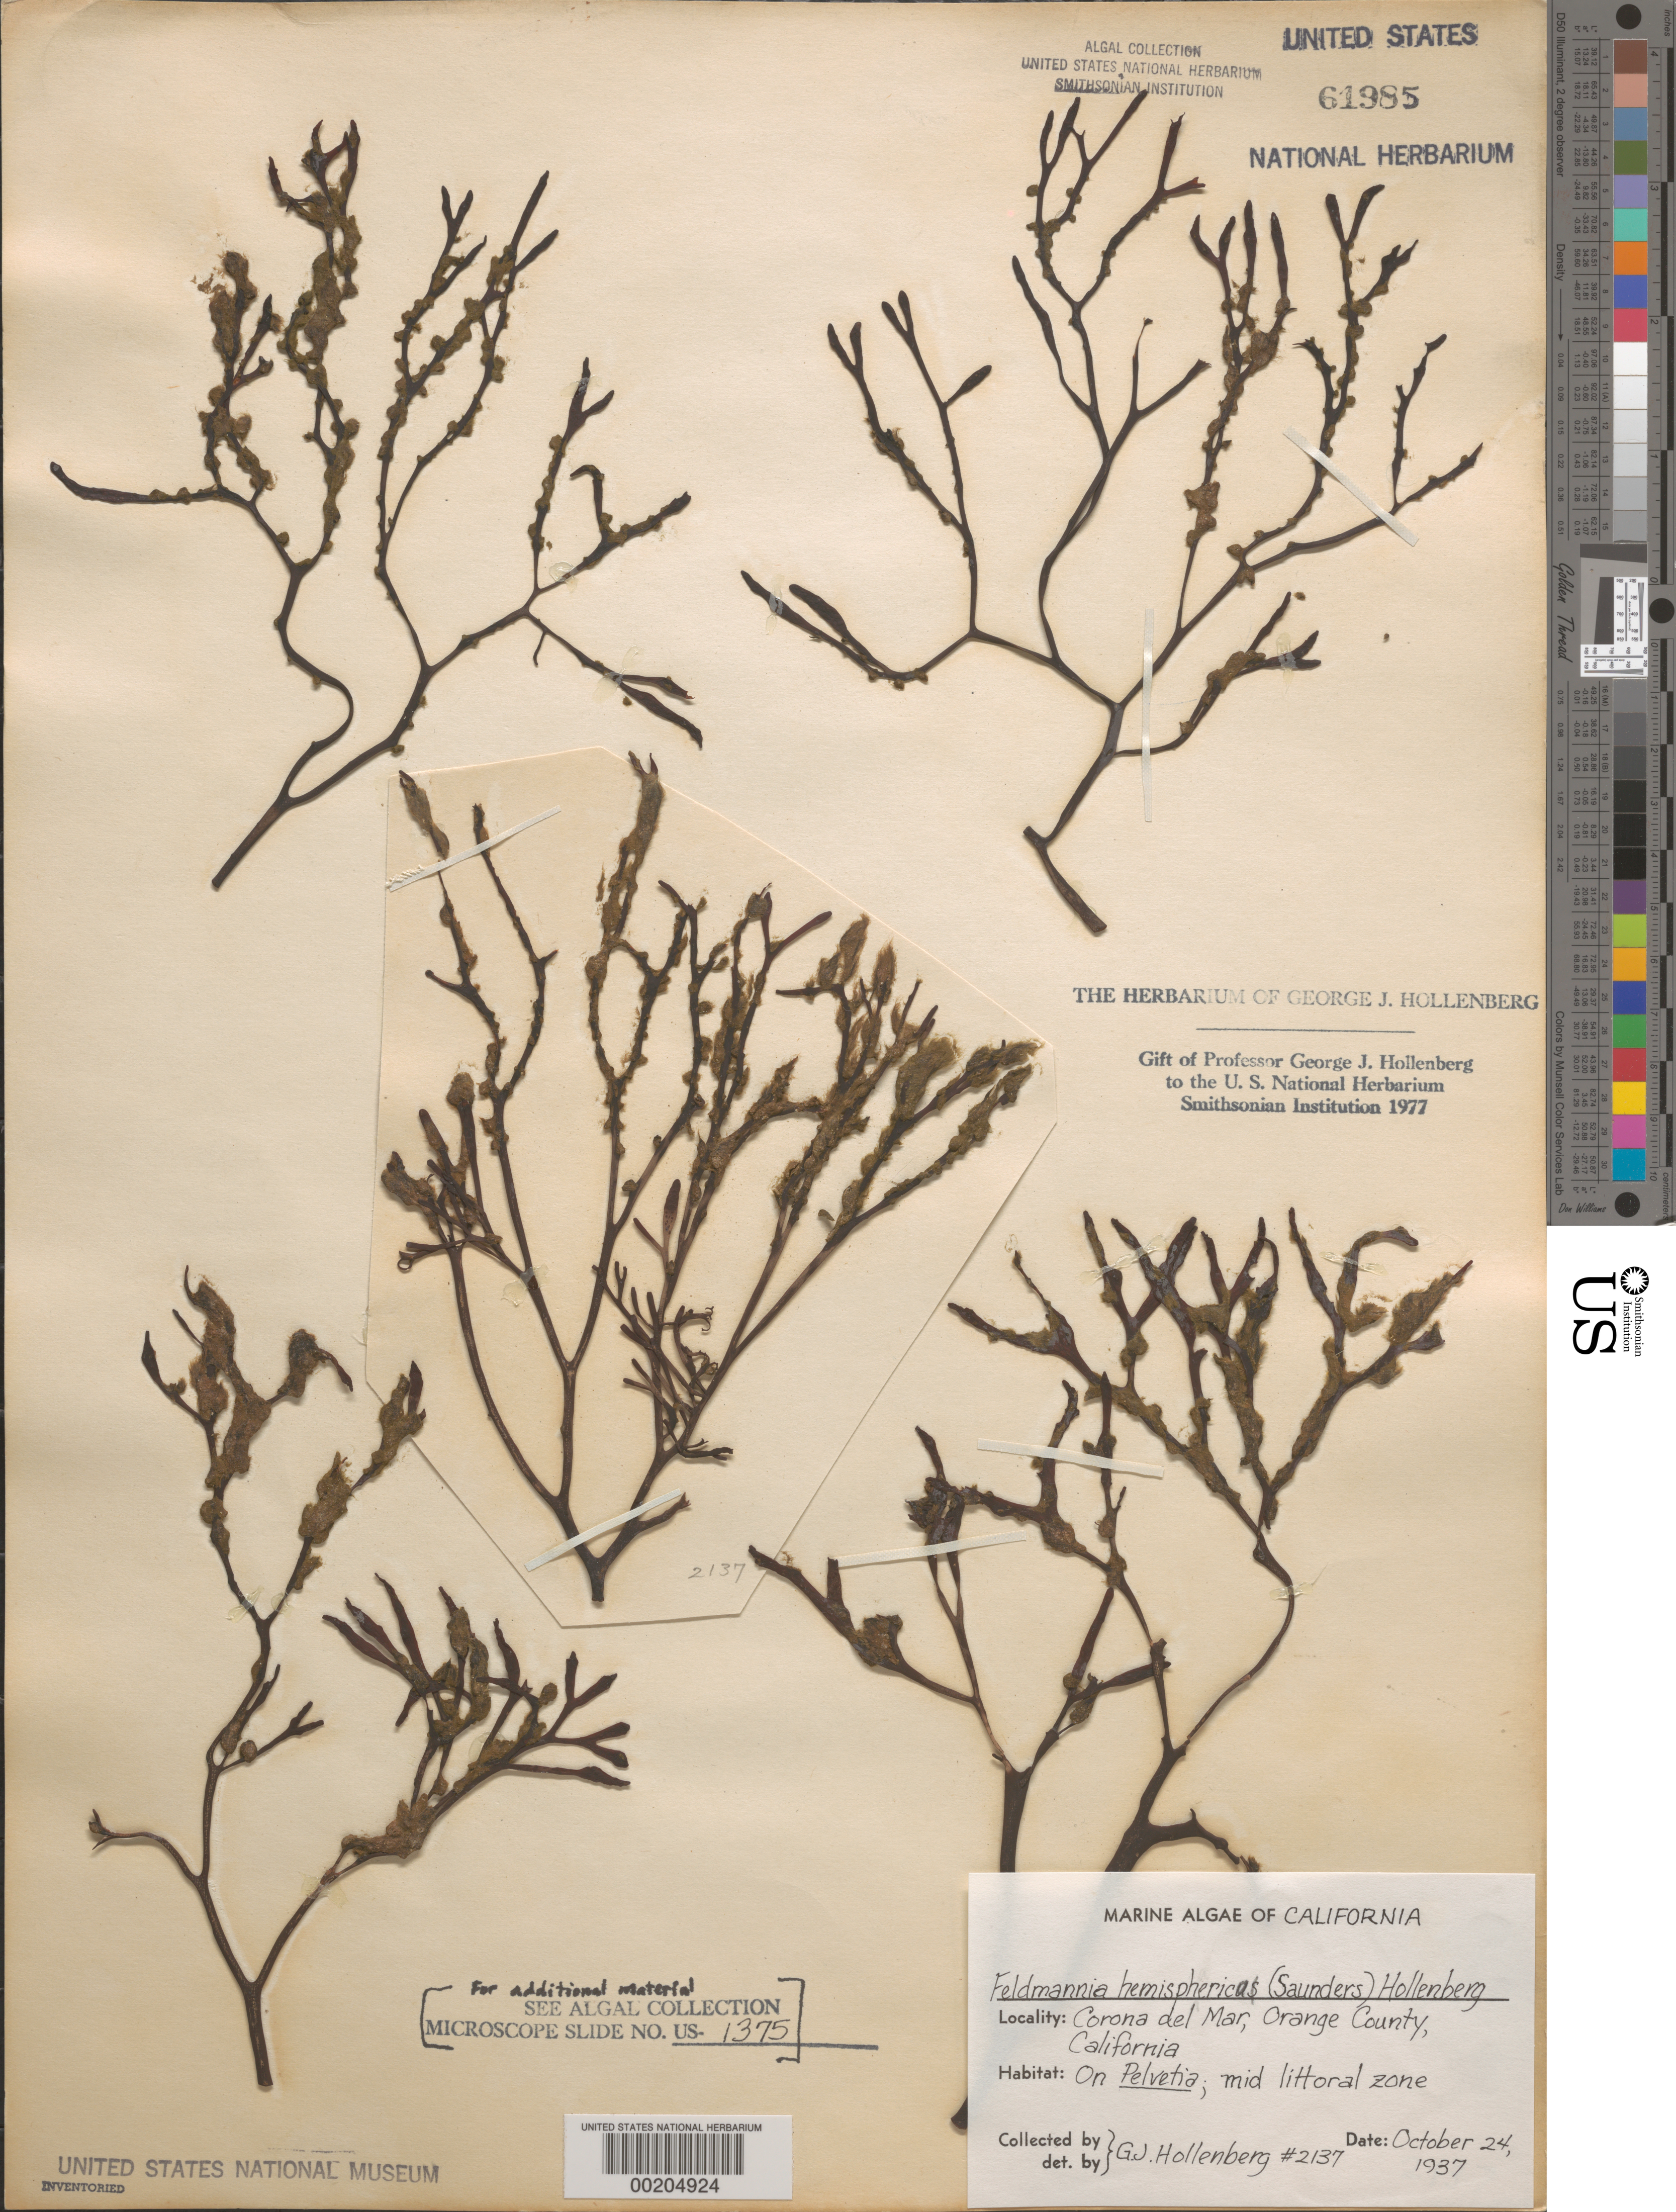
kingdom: Chromista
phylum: Ochrophyta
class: Phaeophyceae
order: Ectocarpales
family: Acinetosporaceae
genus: Feldmannia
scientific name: Feldmannia hemispherica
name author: (D.A. Saunders) Hollenb.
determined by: Hollenberg, George J.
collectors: G. Hollenberg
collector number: GJH 2137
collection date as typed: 24 October 1937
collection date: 1937-10-24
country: United States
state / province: California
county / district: Orange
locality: Corona del Mar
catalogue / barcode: US 61985